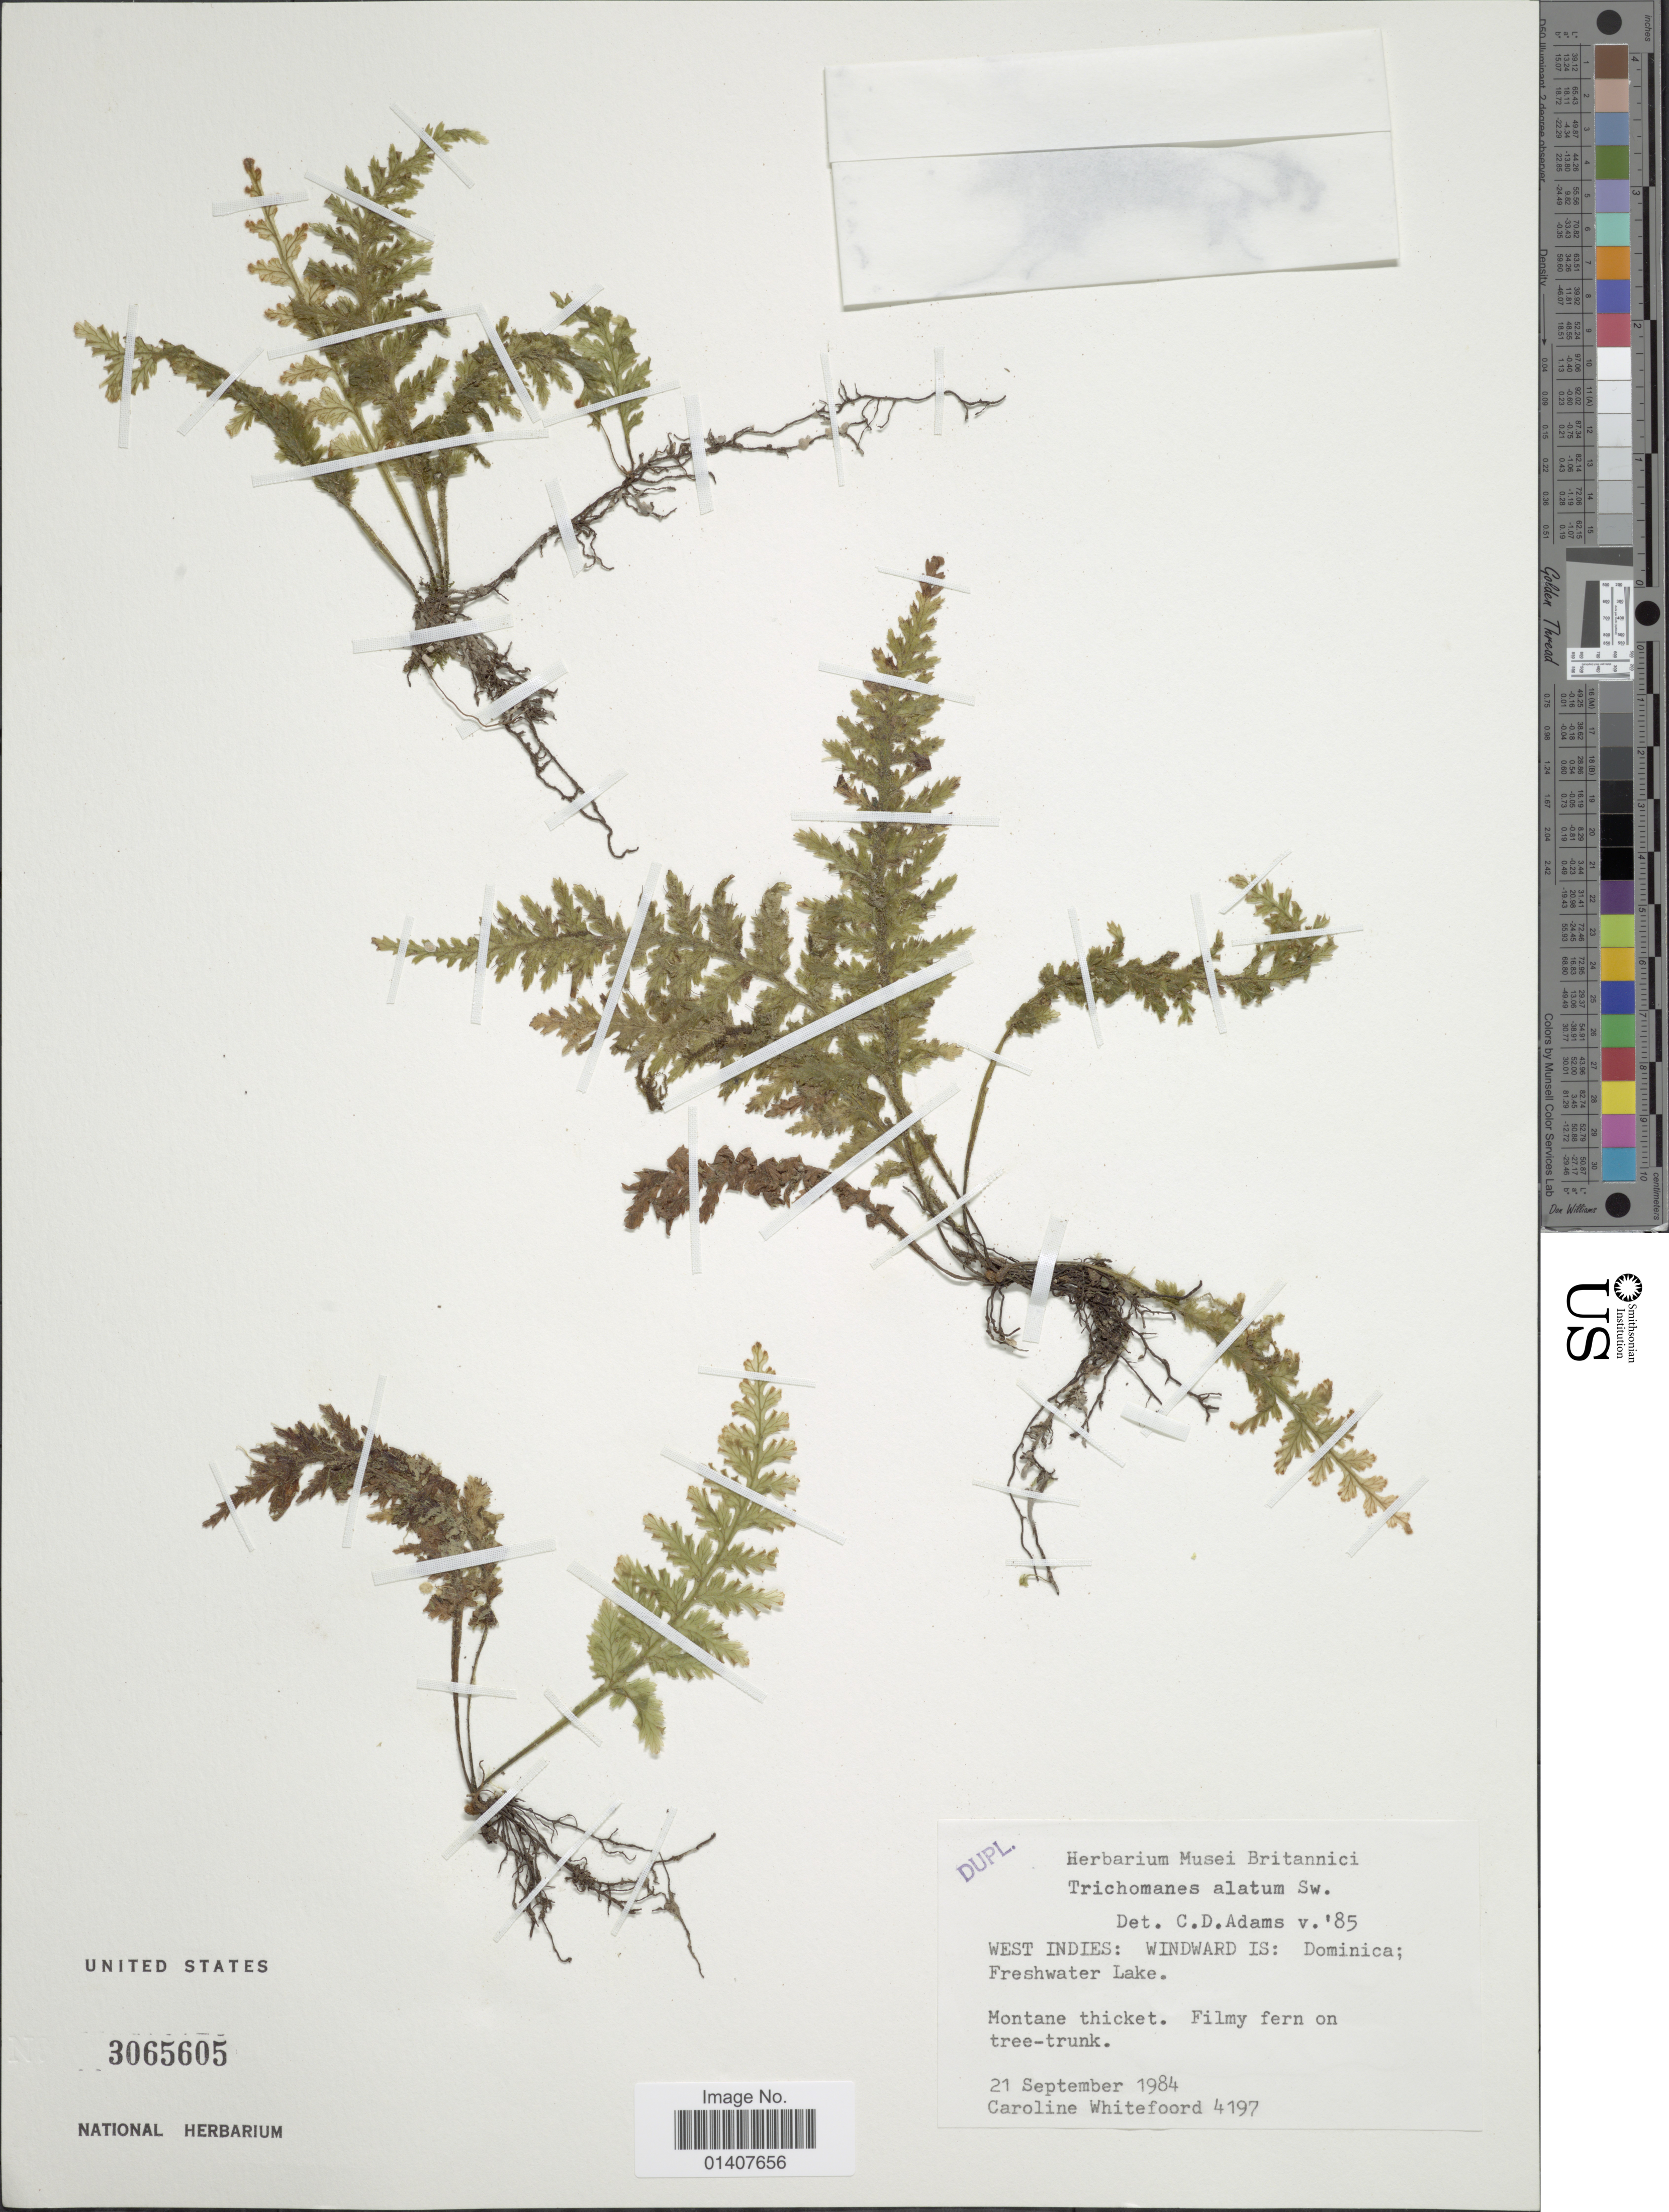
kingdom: Plantae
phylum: Tracheophyta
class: Polypodiopsida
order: Hymenophyllales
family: Hymenophyllaceae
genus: Trichomanes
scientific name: Trichomanes alatum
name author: Sw.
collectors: C. Whitefoord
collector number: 4197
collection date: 1984-09-21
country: Dominica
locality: West Indies: Windward Is: Dominica, Freshwater Lake, Montane thicket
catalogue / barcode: US 3065605